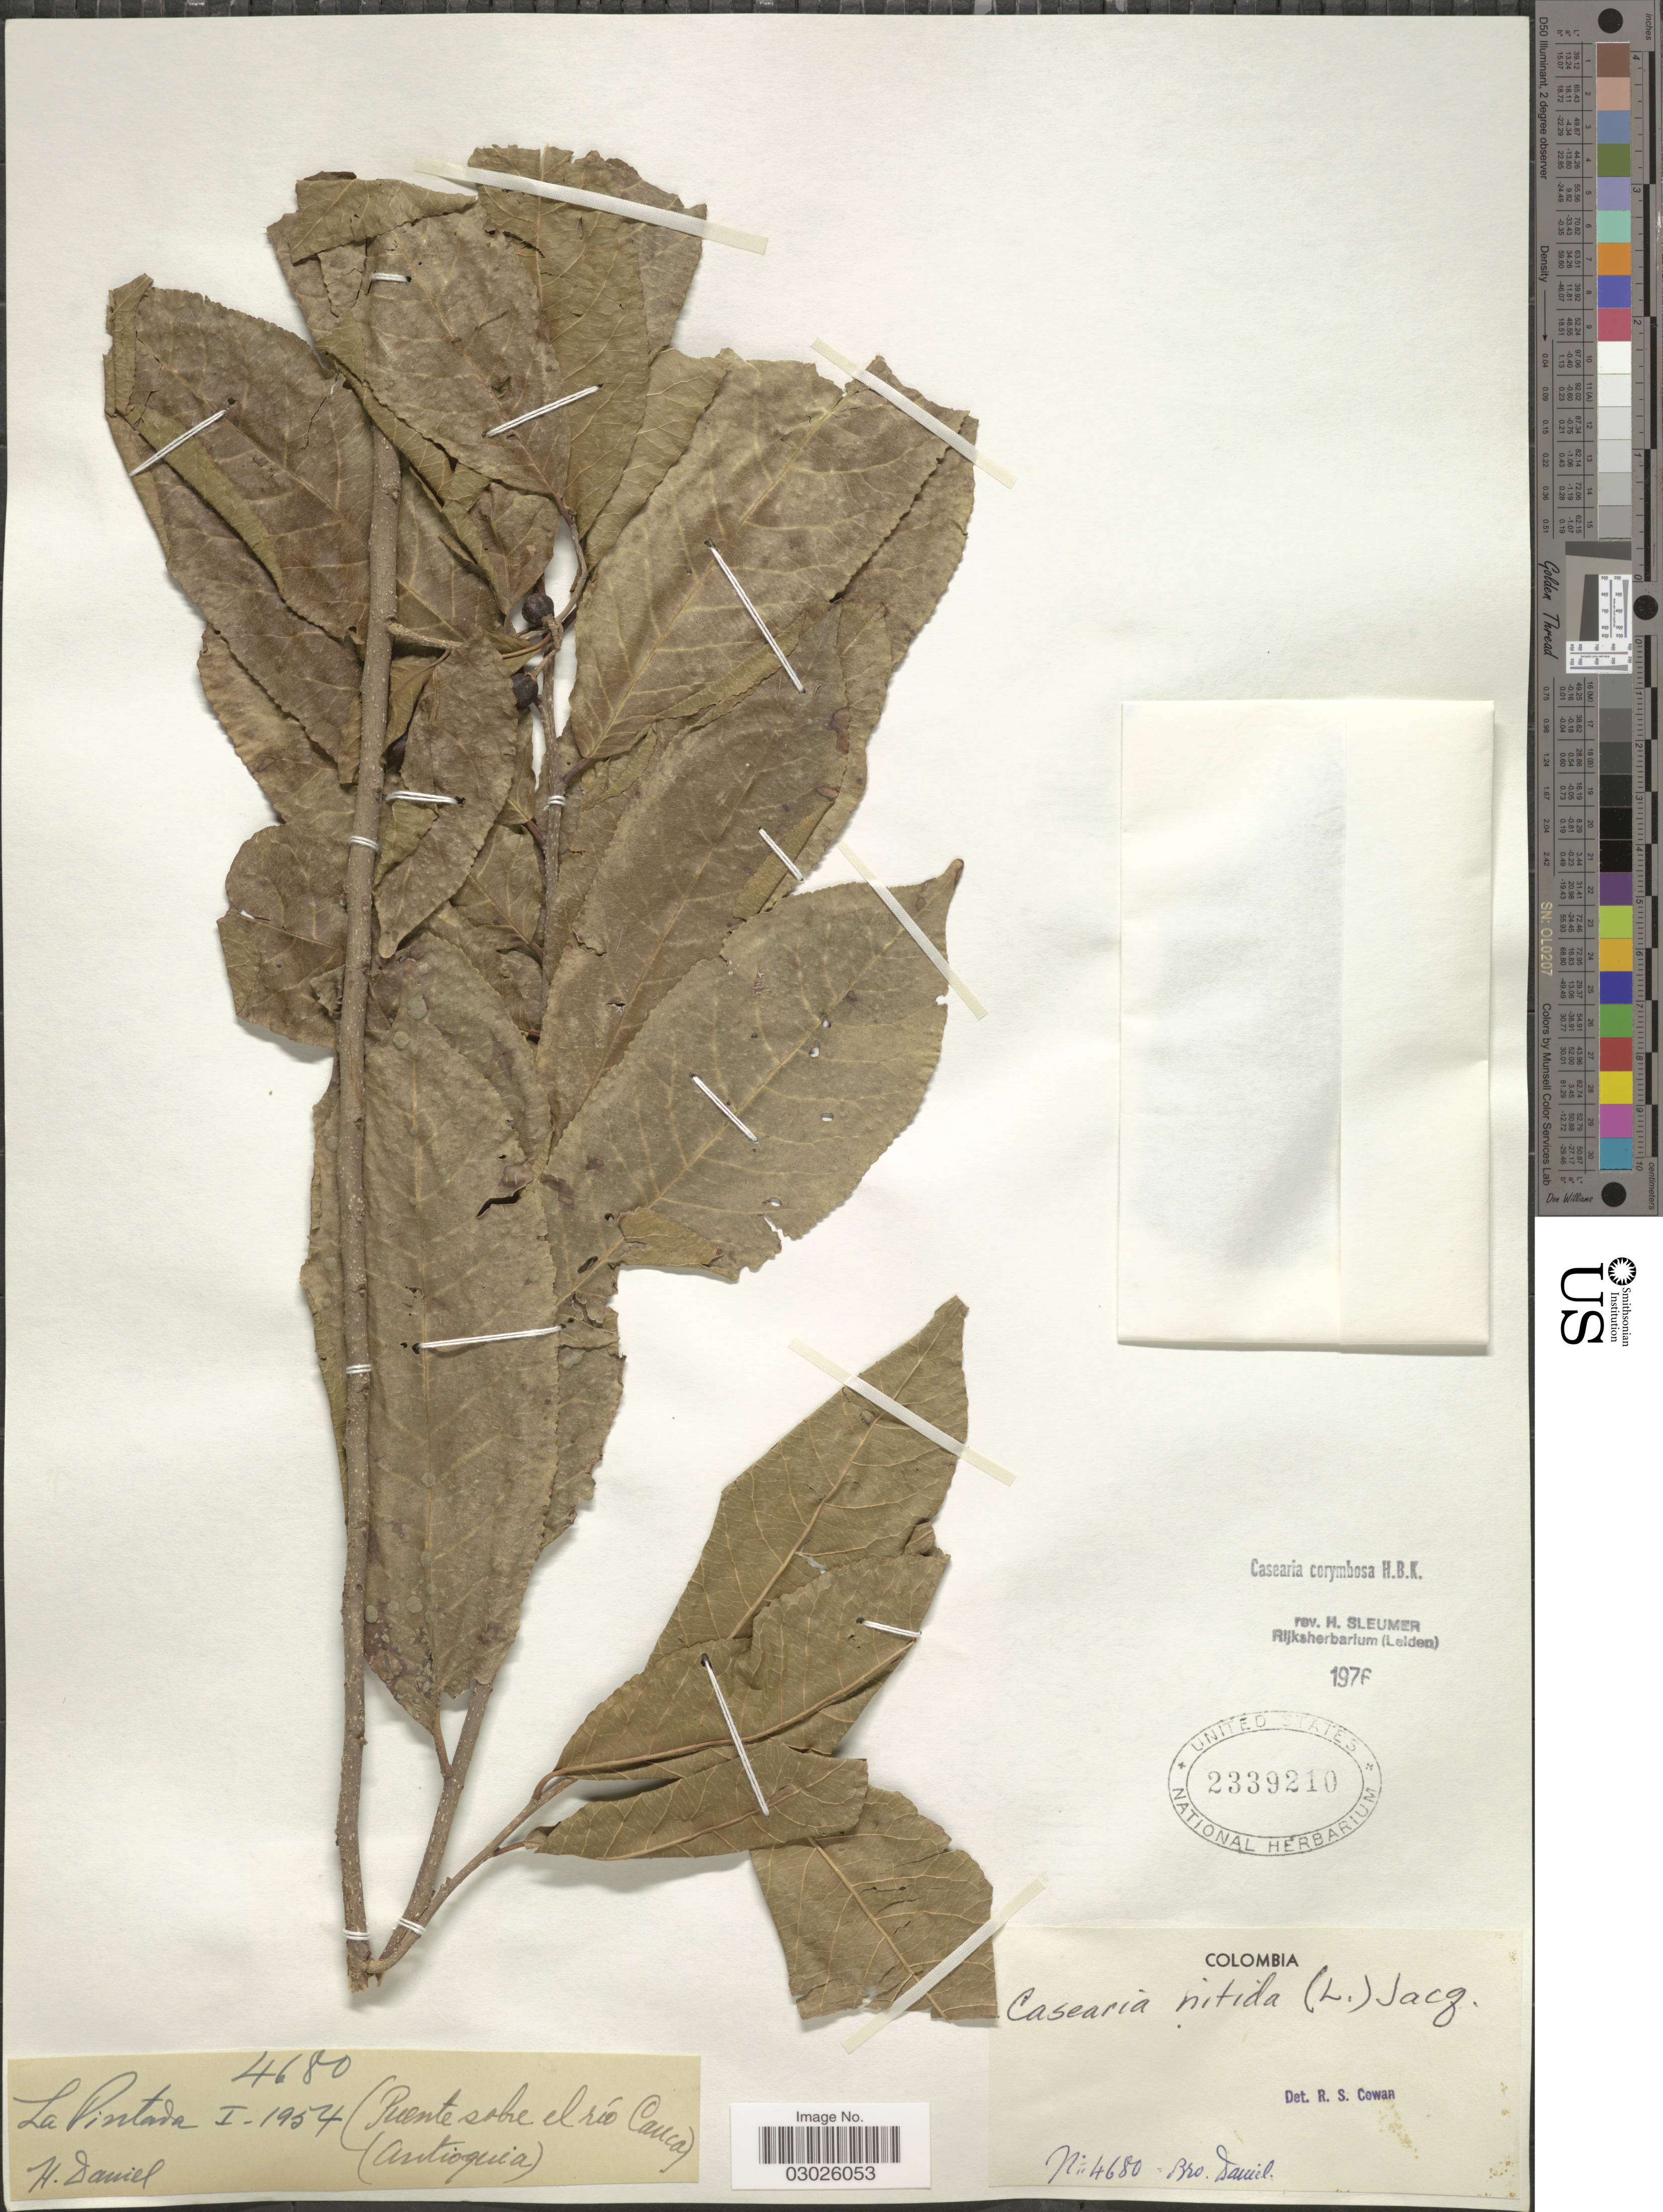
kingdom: Plantae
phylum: Tracheophyta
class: Magnoliopsida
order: Malpighiales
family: Salicaceae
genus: Casearia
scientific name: Casearia corymbosa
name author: Kunth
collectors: Bro. Daniel & H. Daniel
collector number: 4680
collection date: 1954-01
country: Colombia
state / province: Antioquia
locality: La Pintada. (Puente sobre el río Cauca).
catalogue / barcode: US 2339210